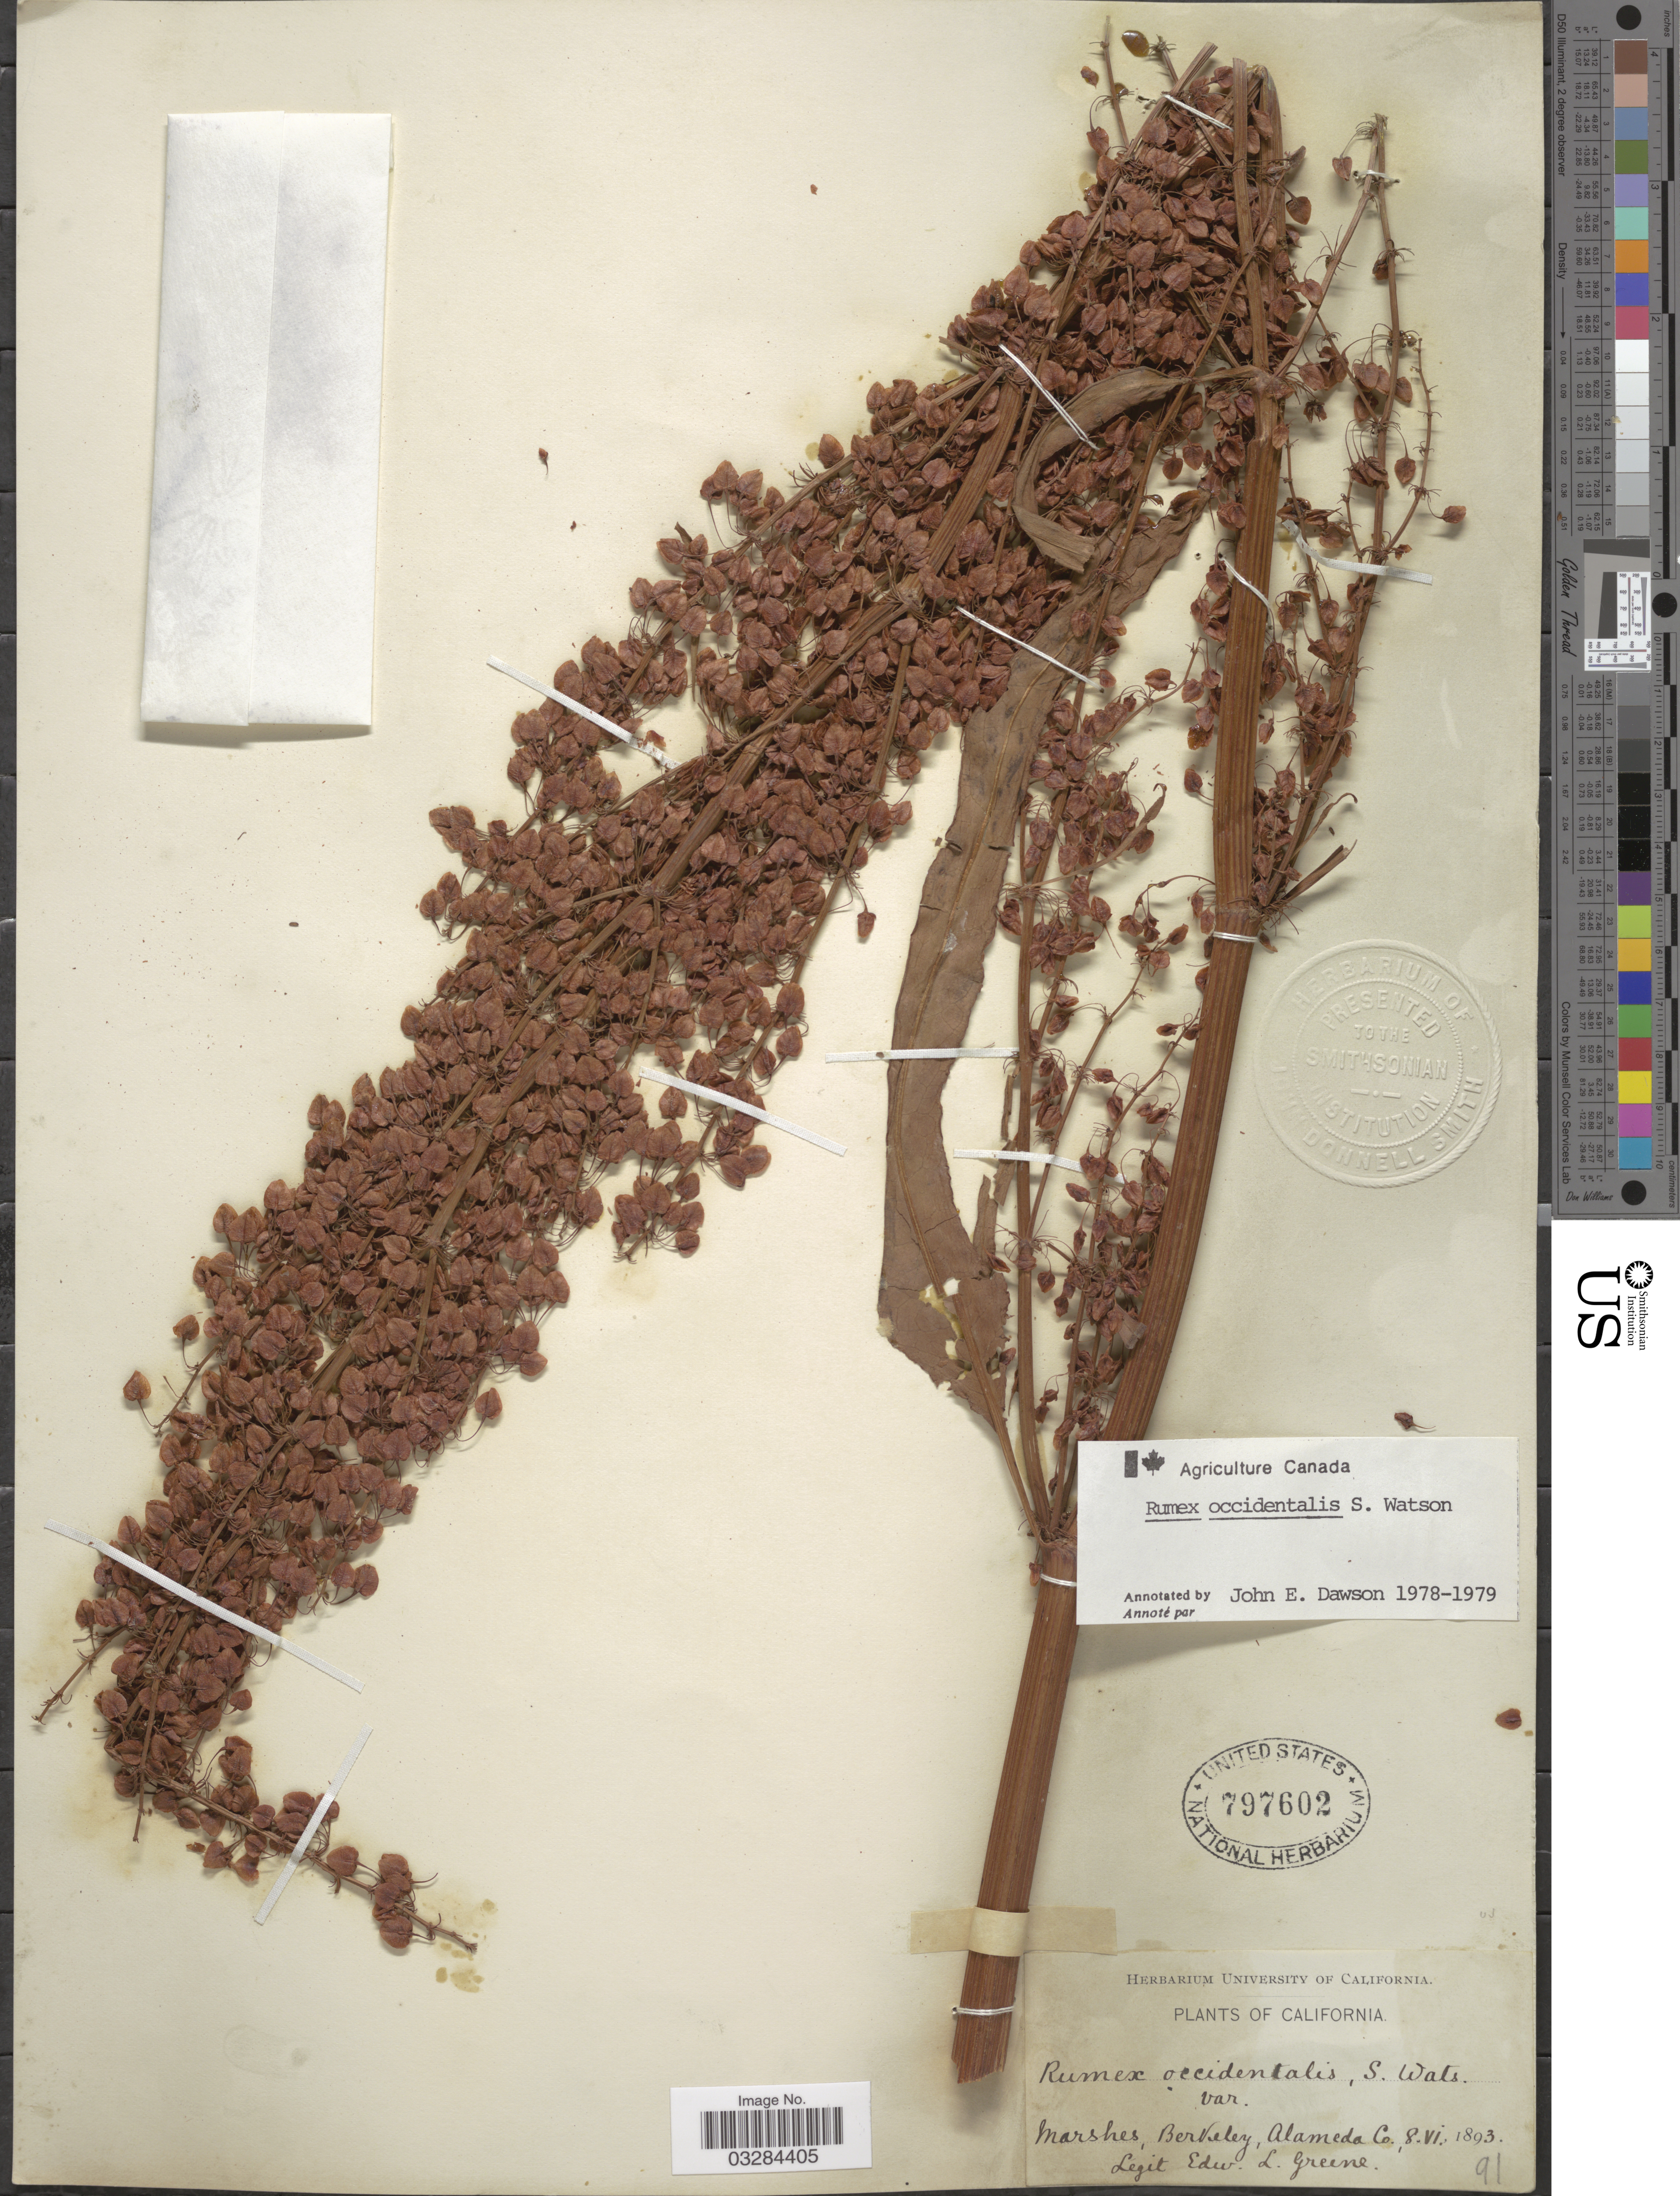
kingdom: Plantae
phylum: Tracheophyta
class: Magnoliopsida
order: Caryophyllales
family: Polygonaceae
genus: Rumex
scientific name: Rumex occidentalis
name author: S. Watson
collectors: E. L. Greene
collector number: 91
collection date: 1893-06-08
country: United States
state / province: California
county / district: Alameda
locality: Marshes, Beverley, Alameda Co.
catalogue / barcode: US 797602